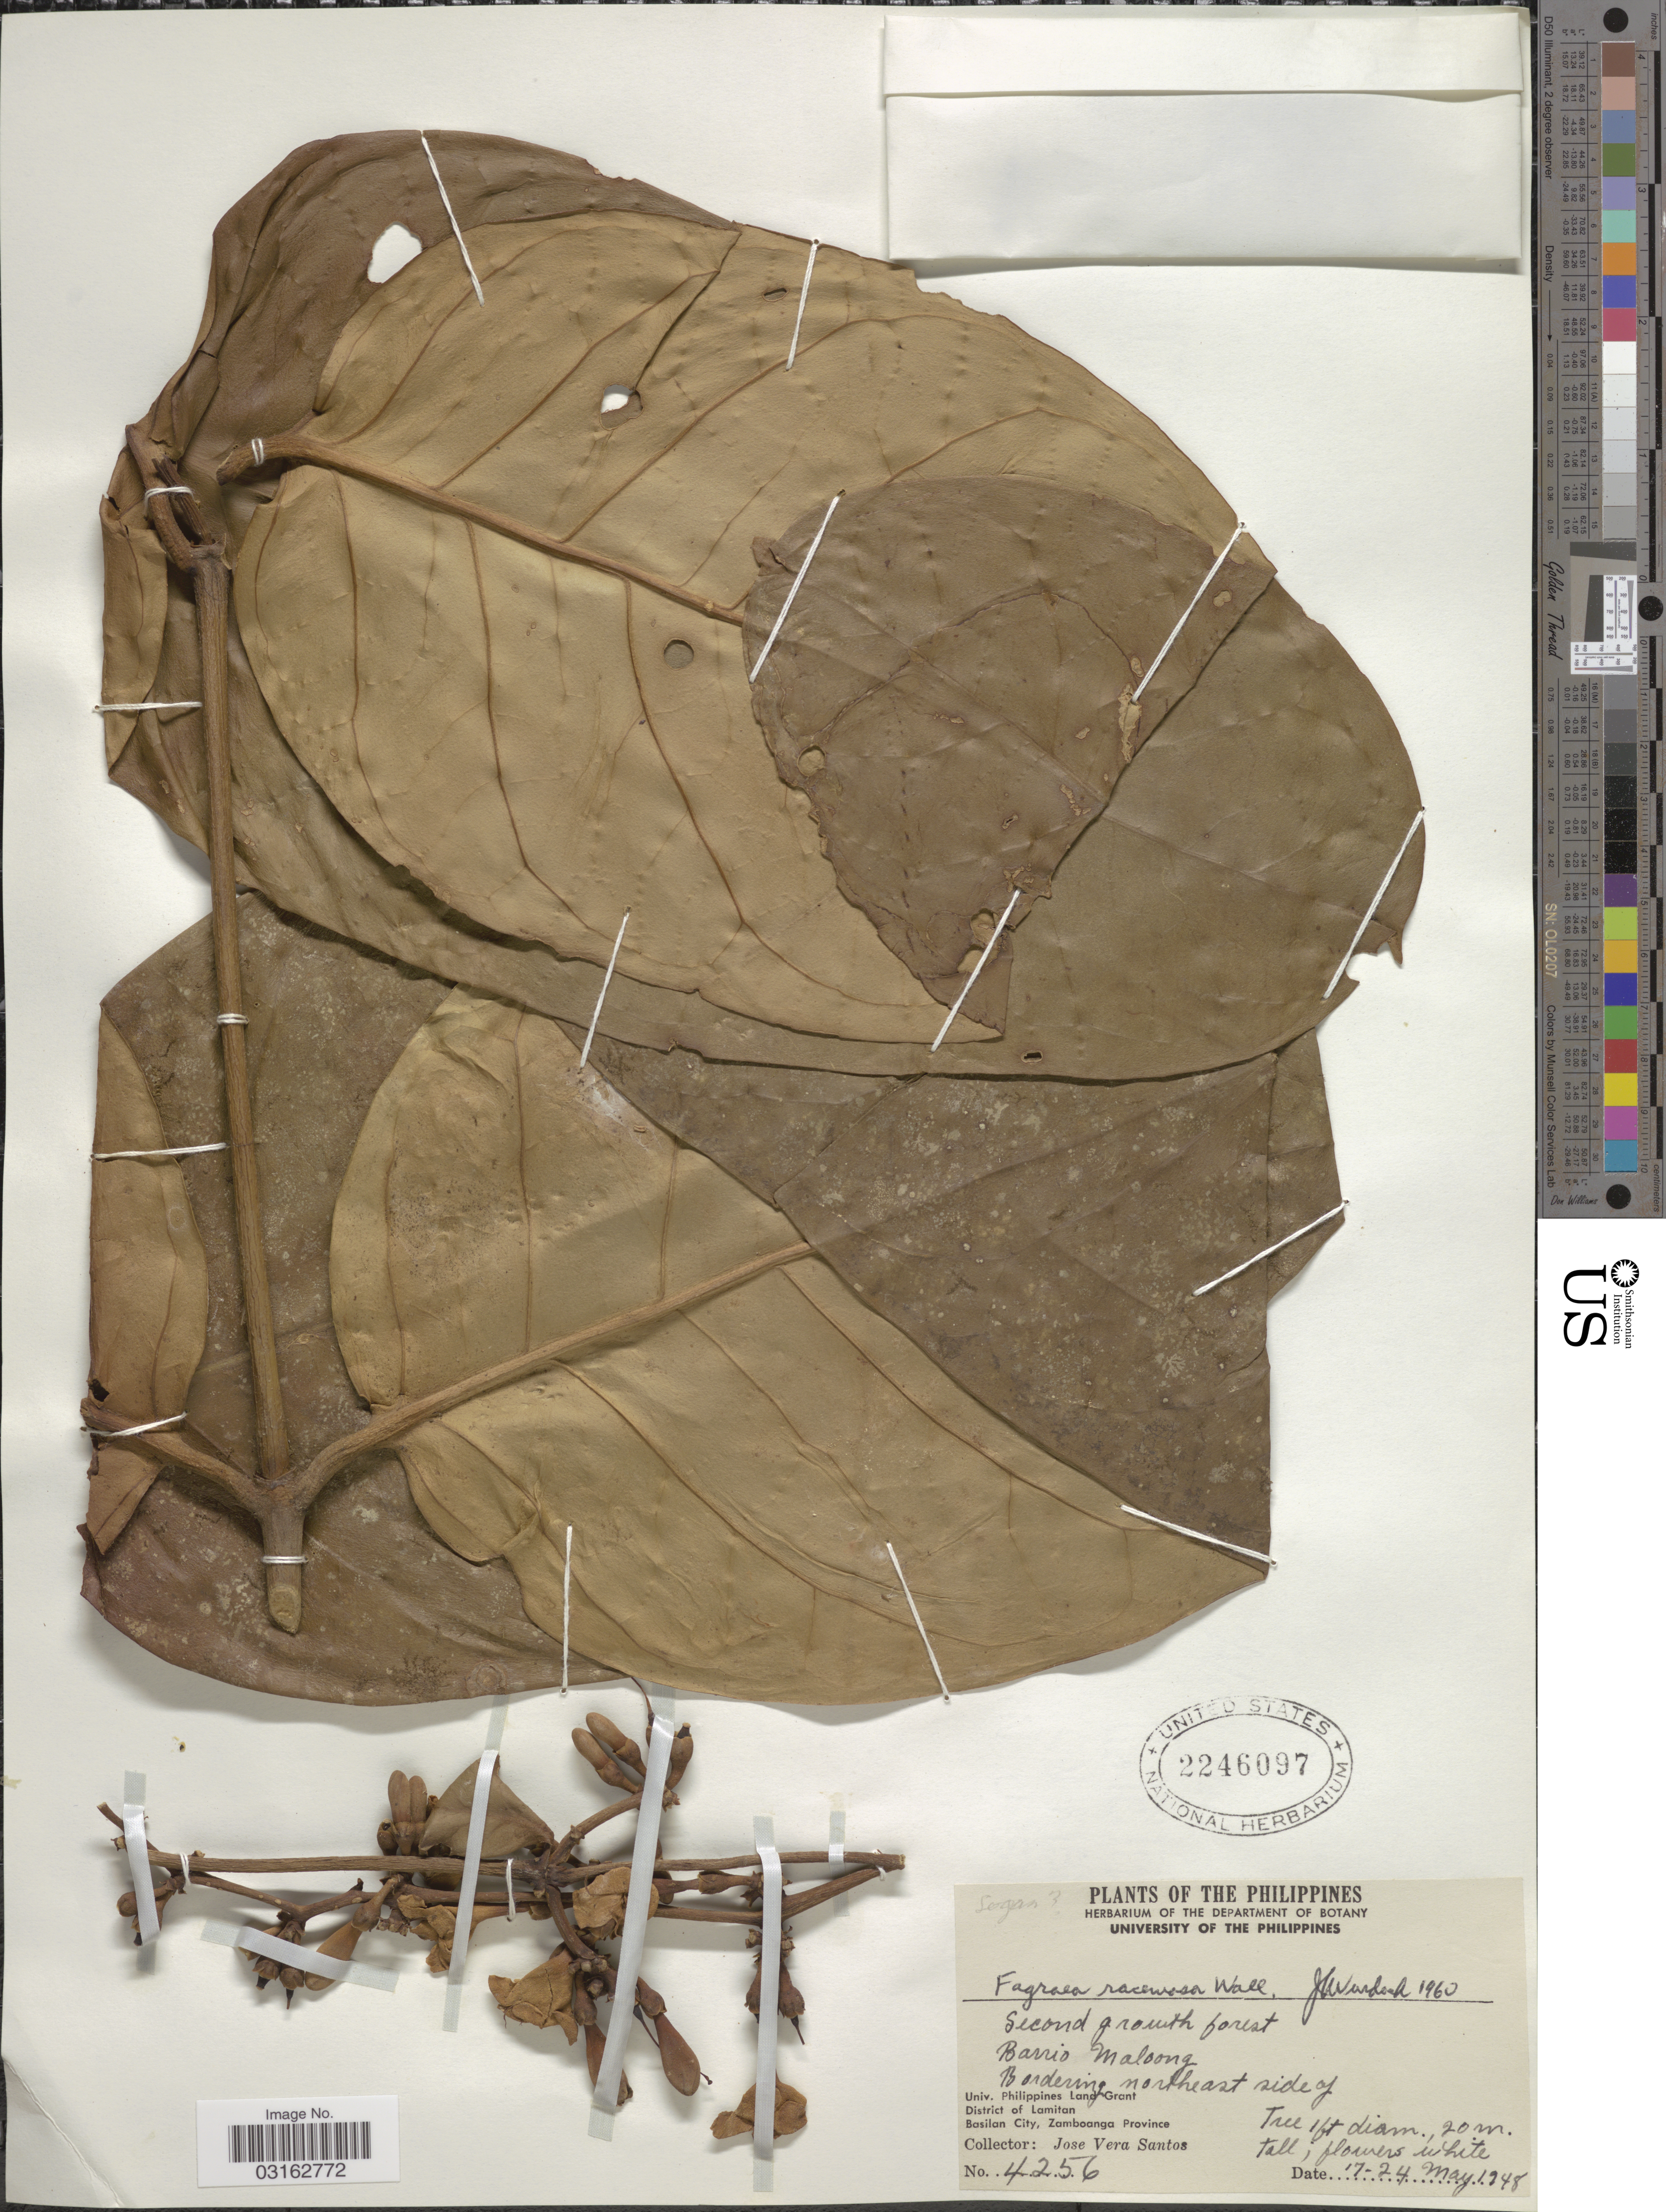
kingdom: Plantae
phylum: Tracheophyta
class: Magnoliopsida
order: Gentianales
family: Gentianaceae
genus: Fagraea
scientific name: Fagraea racemosa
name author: Jack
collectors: J. Santos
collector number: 4256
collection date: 1948-05-17/1948-05-24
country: Philippines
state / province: Muslim Mindanao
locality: Second growth forest, Barrio Maloong, Bordering northeast side of Univ. Philippines Land Grant, District of Lamitan, Basilan City, Zamboanga Province.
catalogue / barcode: US 2246097